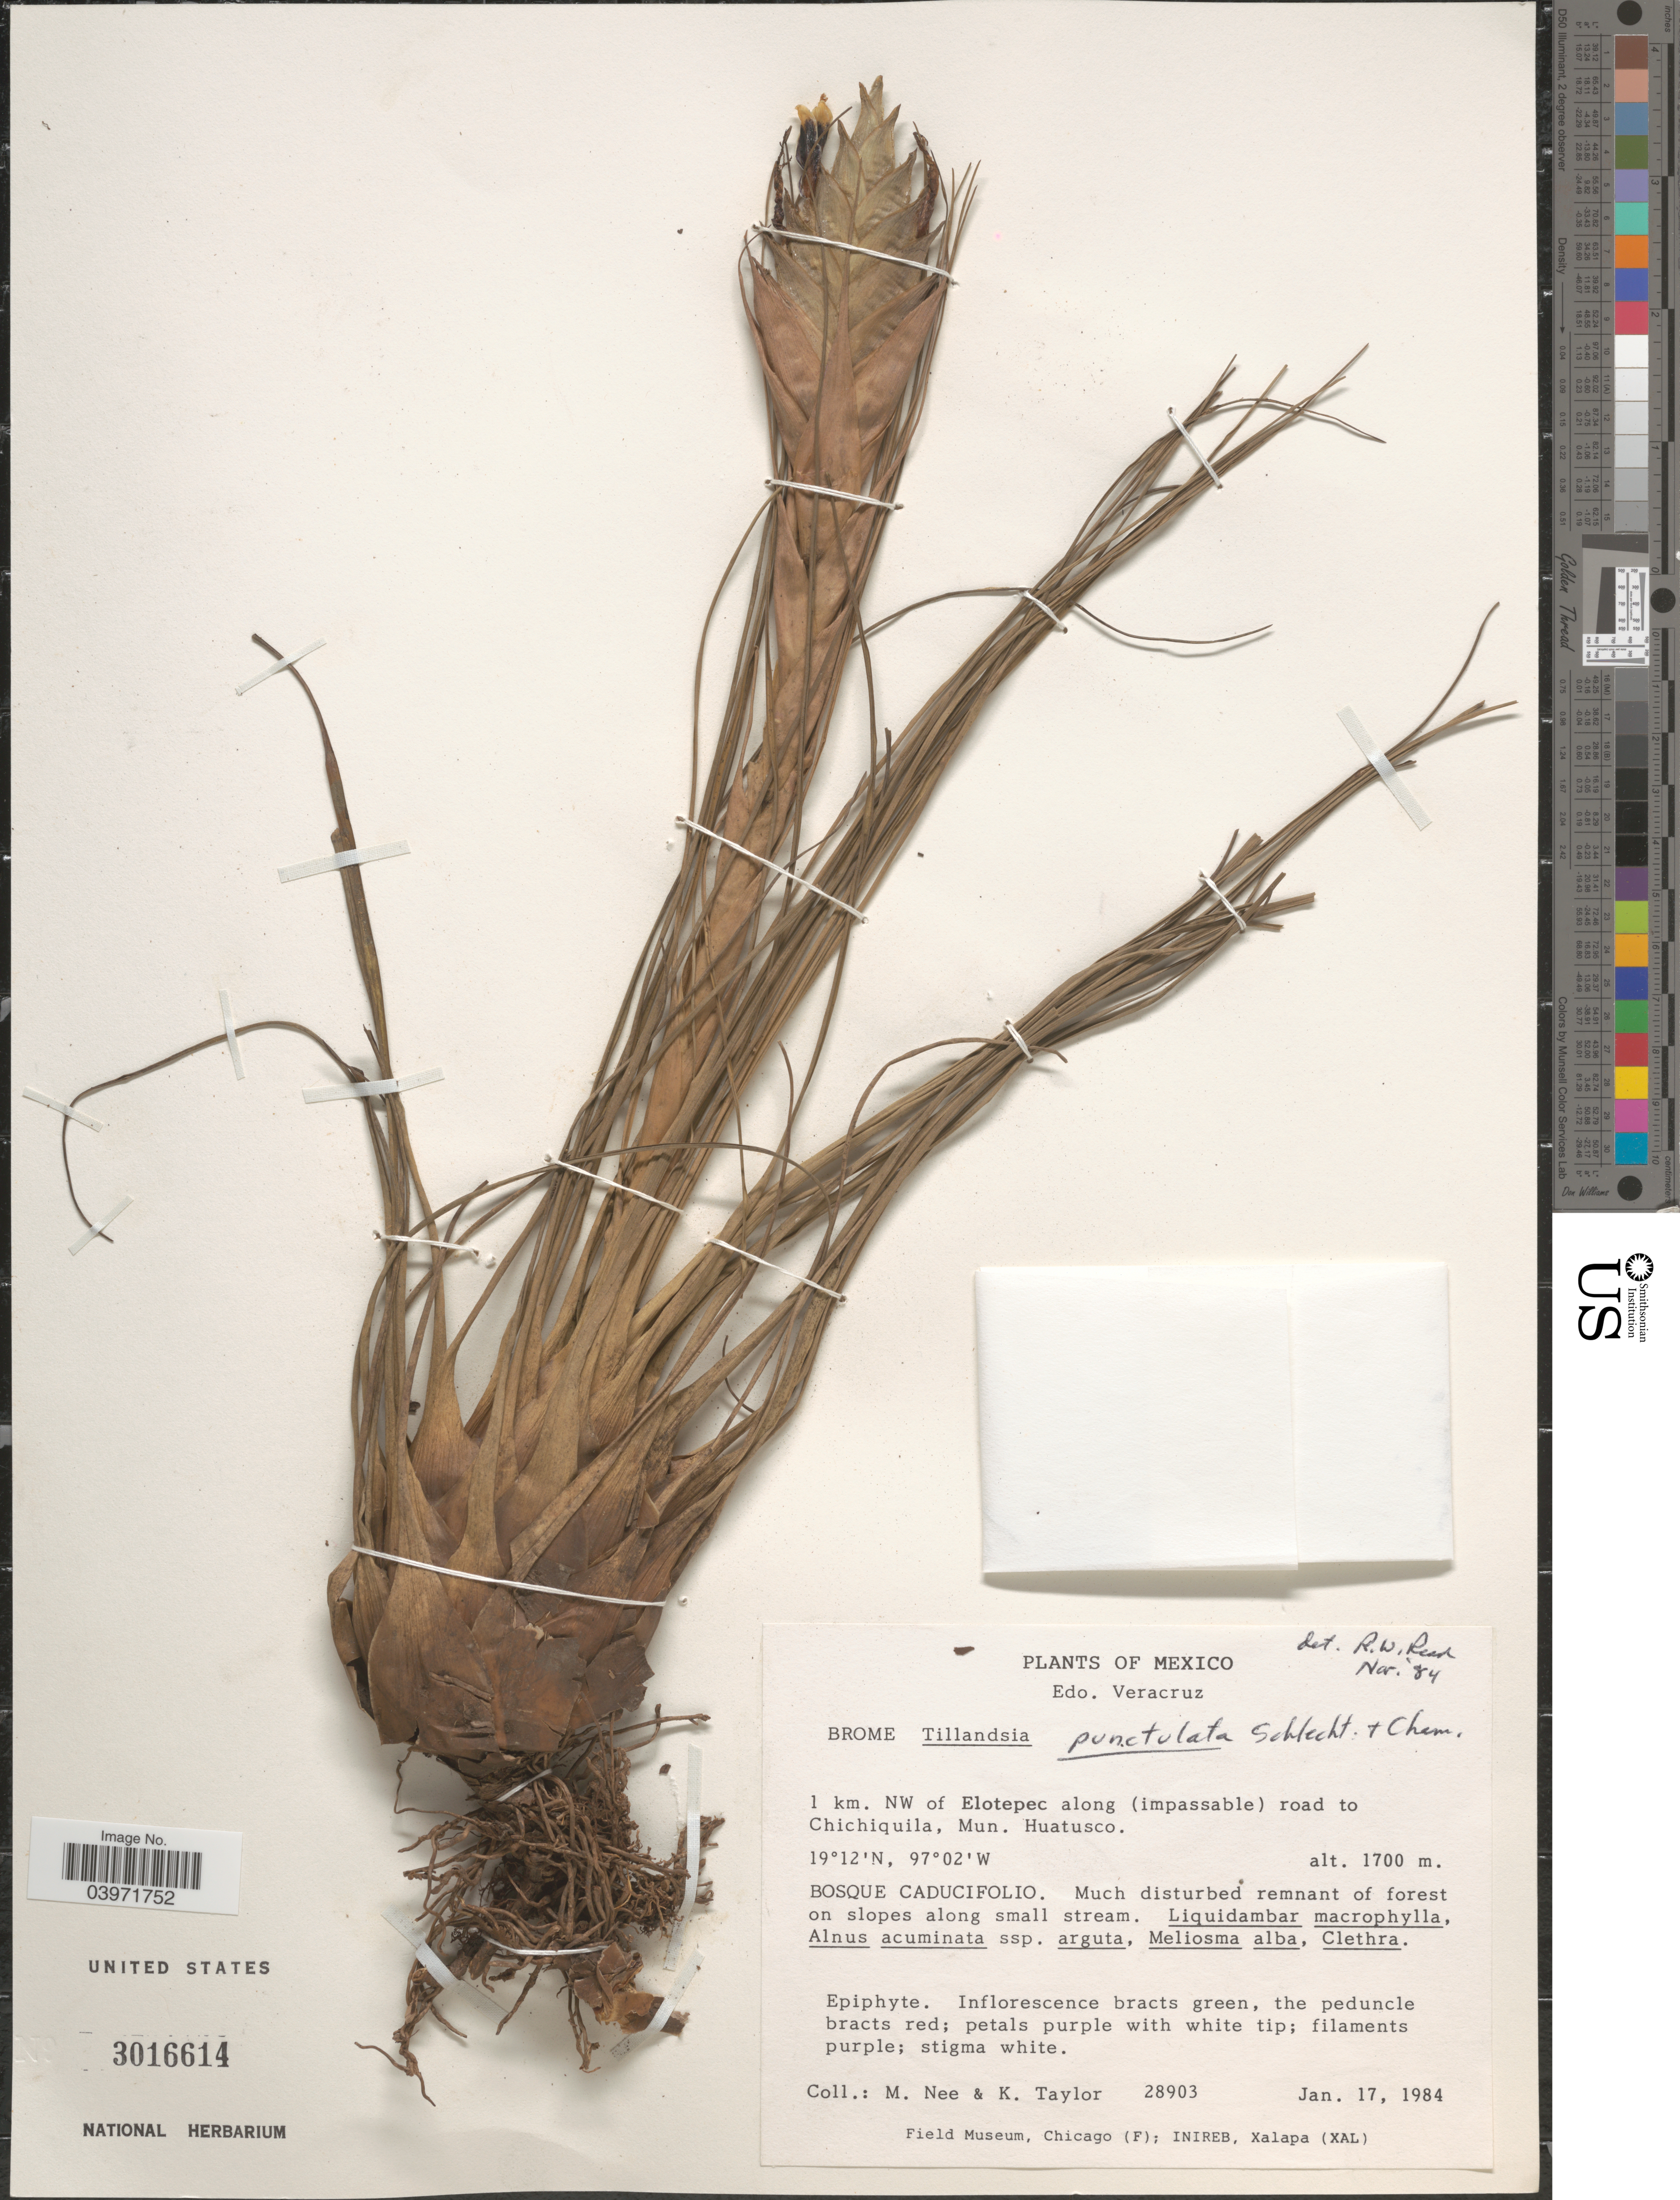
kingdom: Plantae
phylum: Tracheophyta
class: Liliopsida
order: Poales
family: Bromeliaceae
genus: Tillandsia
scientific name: Tillandsia punctulata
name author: Schltdl. & Cham.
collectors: M. Nee & K. Taylor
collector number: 28903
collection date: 1984-01-17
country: Mexico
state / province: Veracruz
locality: Edo. Veracruz. 1 km. NW of Elotepec along (impassable) road to Chichiquila, Mun. Huatusco.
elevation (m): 1700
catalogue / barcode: US 3016614